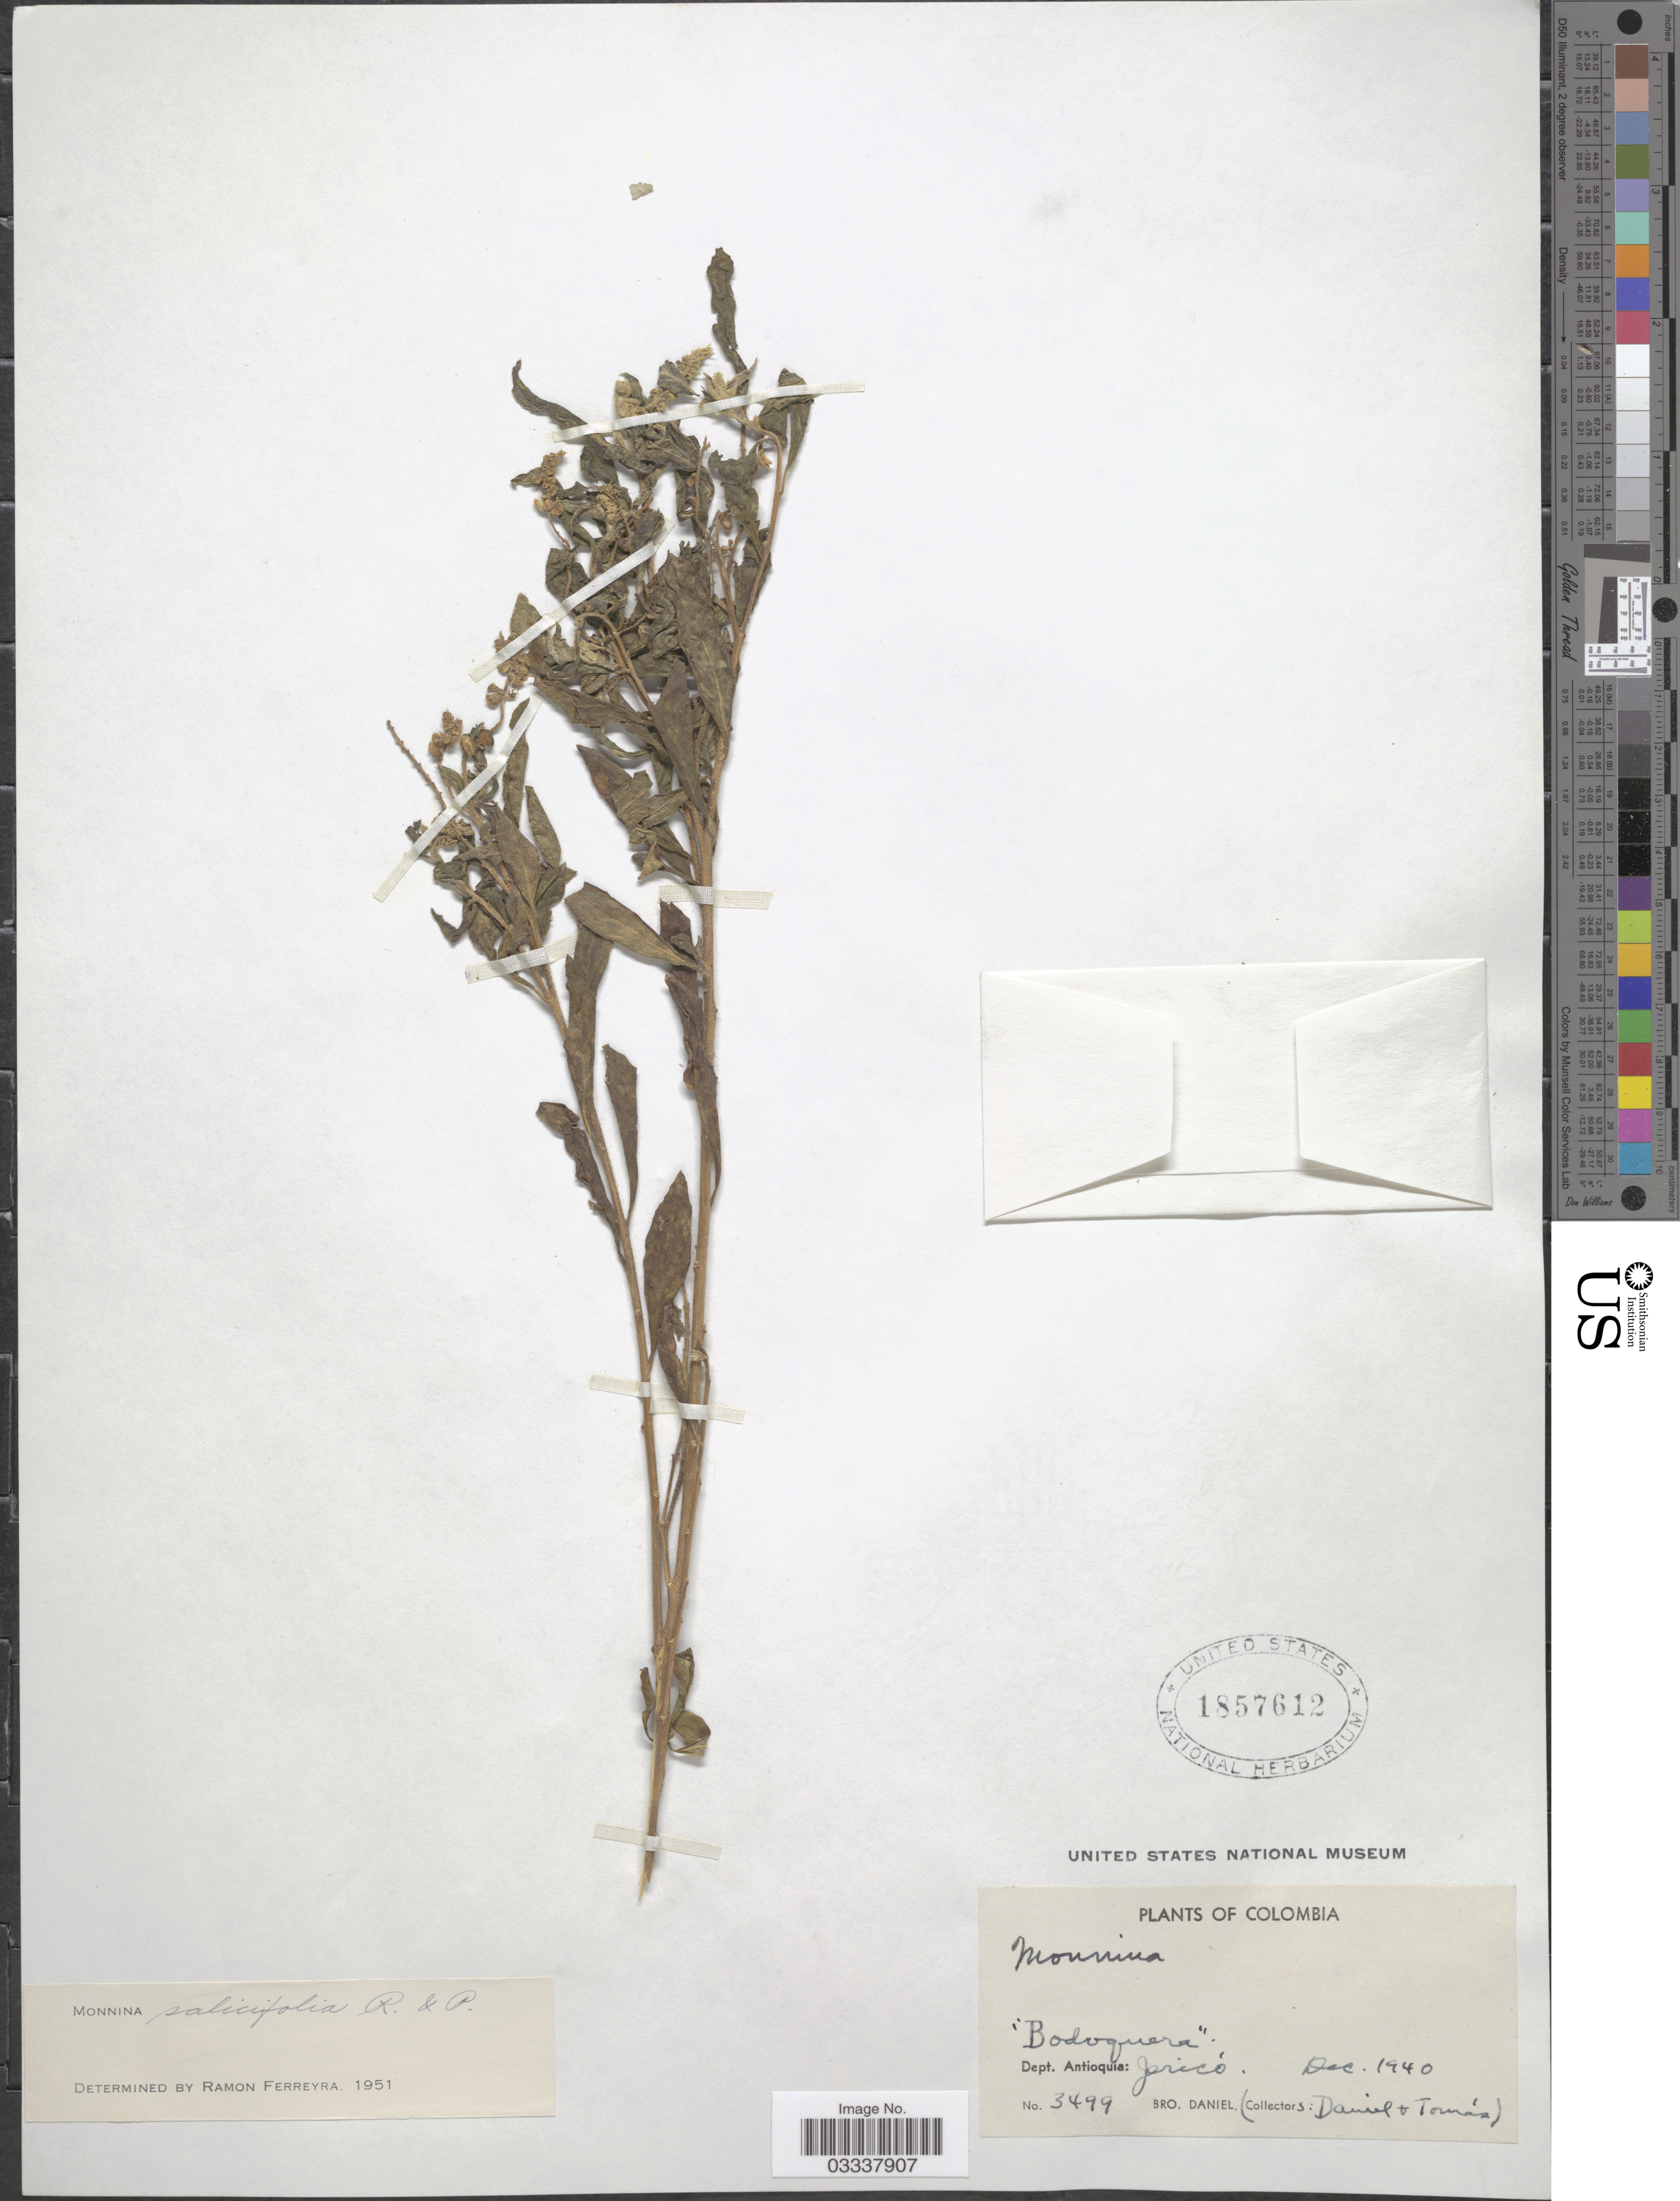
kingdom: Plantae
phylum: Tracheophyta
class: Magnoliopsida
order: Fabales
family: Polygalaceae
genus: Monnina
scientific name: Monnina salicifolia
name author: Ruiz & Pav.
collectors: Bro. Daniel & -. Tomas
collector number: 3499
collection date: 1940-12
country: Colombia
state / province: Antioquia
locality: Dept. Antioquia: Jericó.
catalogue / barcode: US 1857612